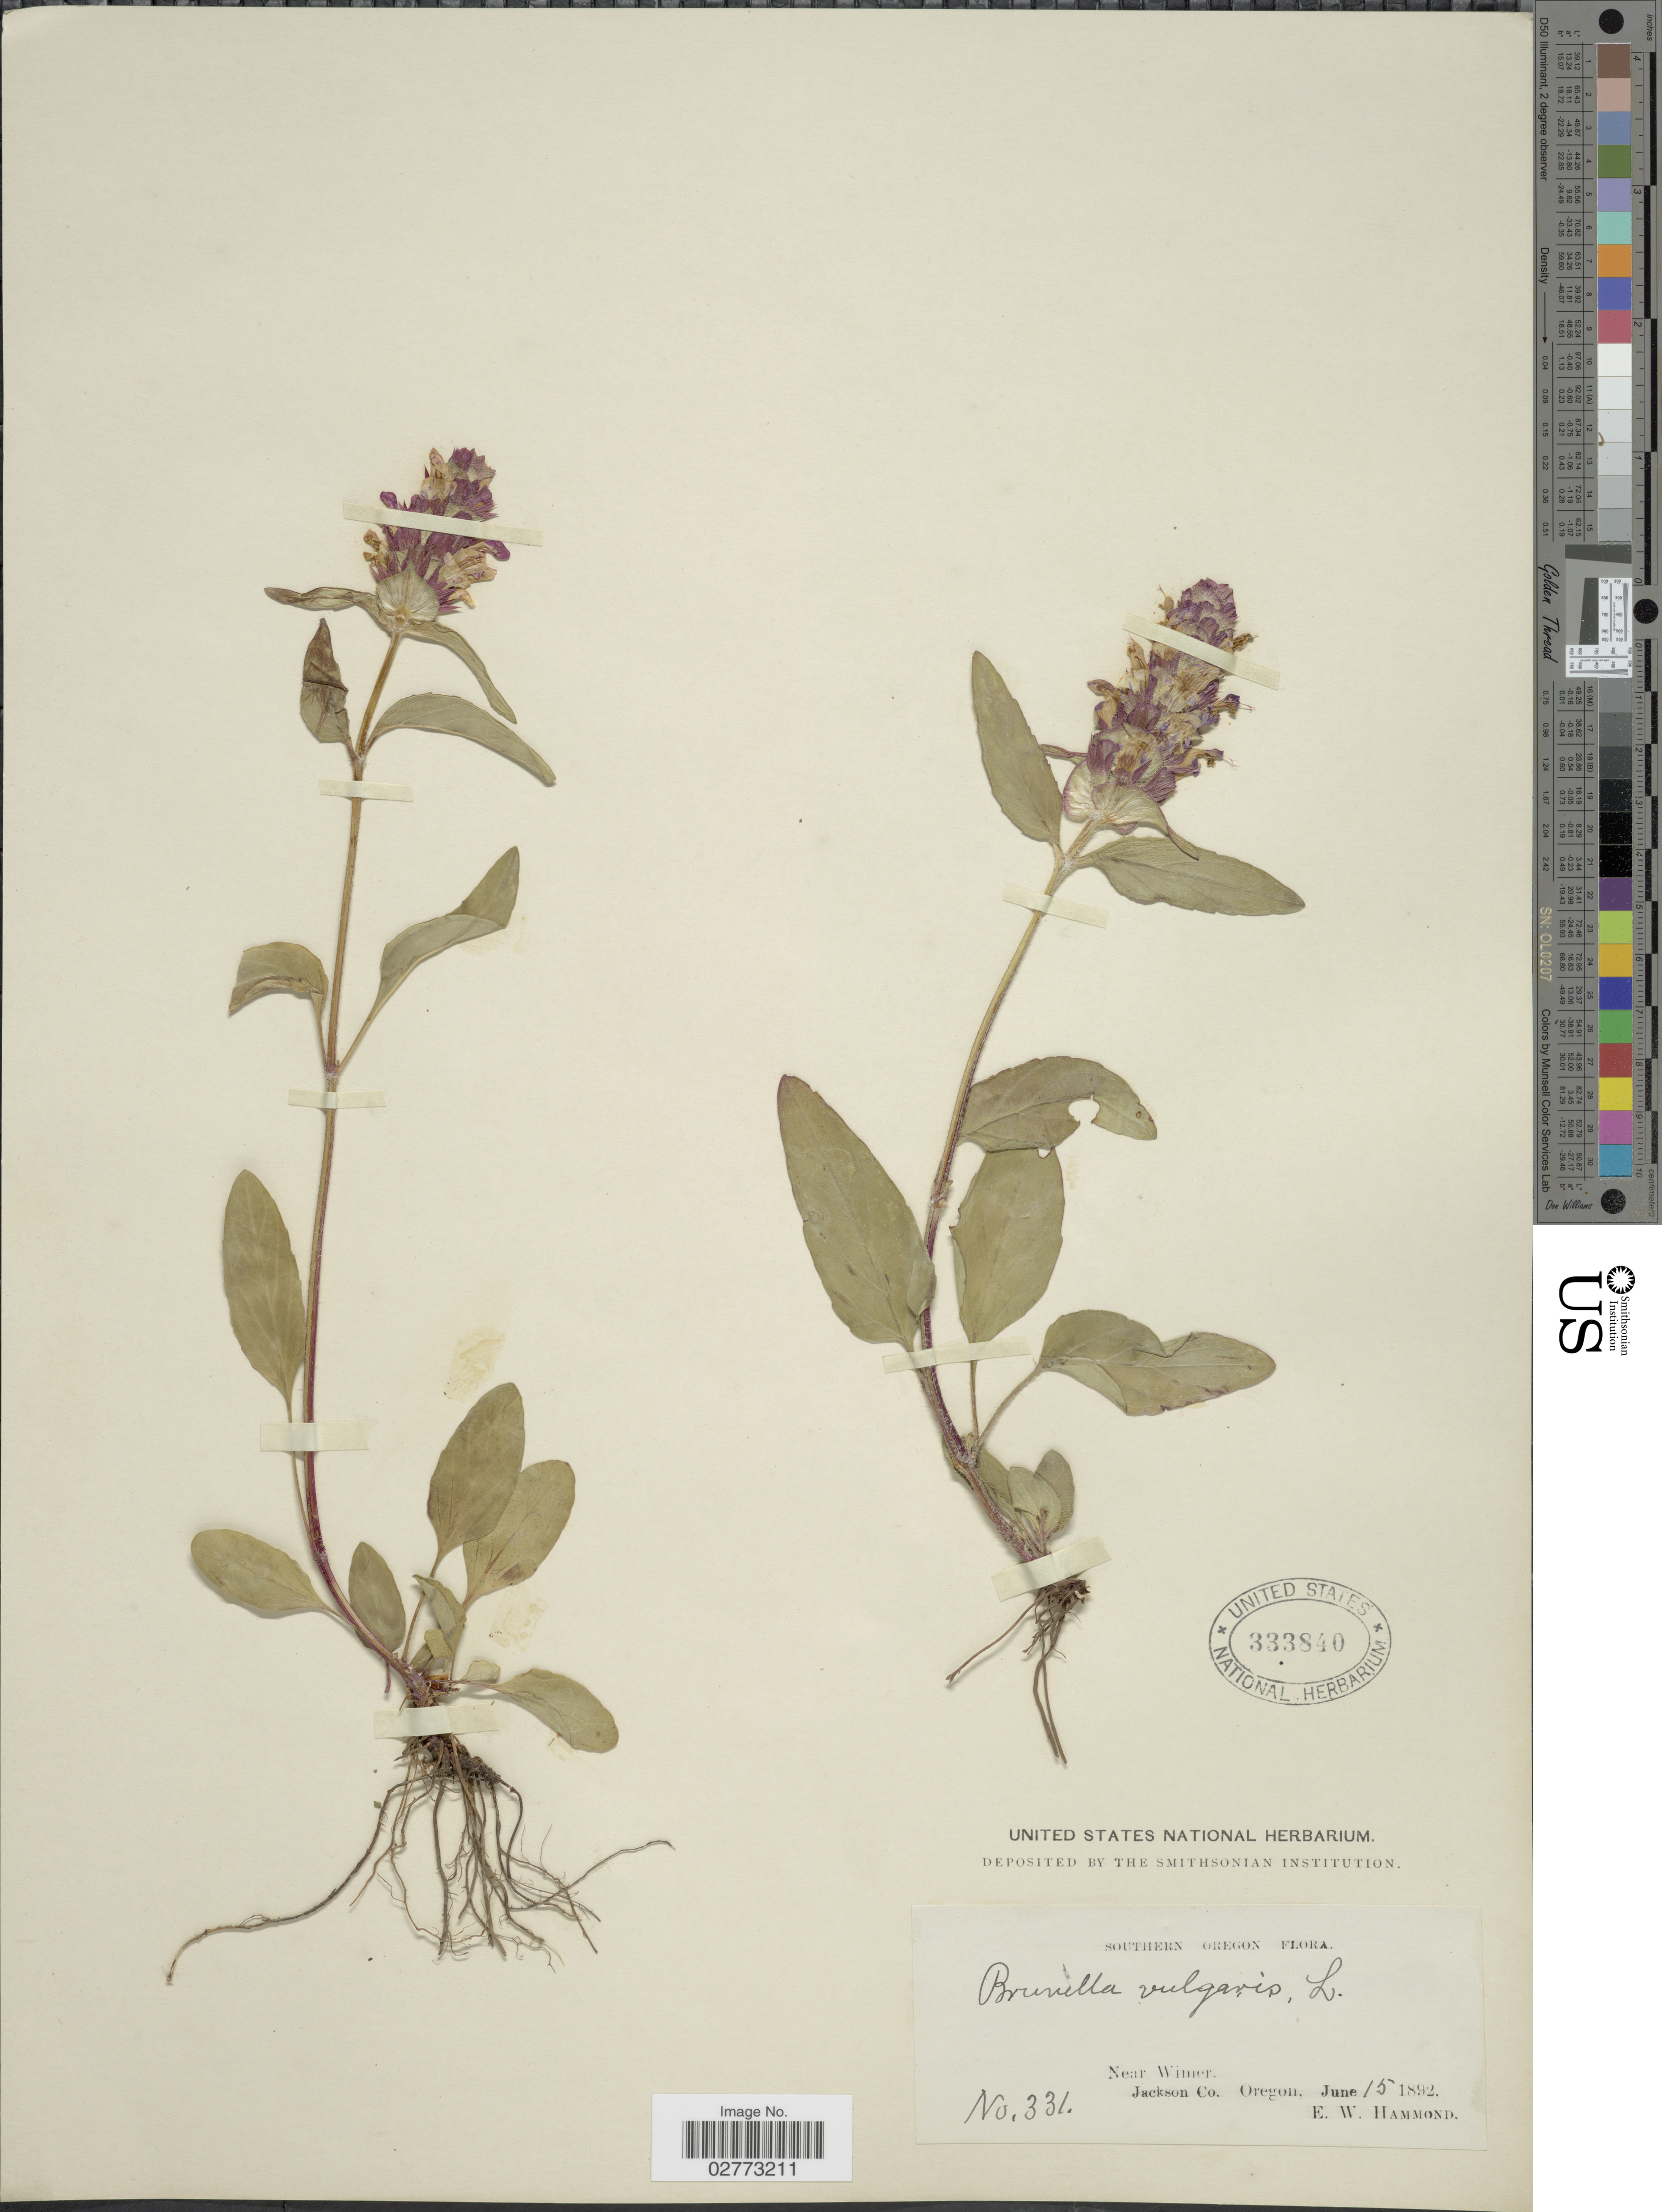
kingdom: Plantae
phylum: Tracheophyta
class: Magnoliopsida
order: Lamiales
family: Lamiaceae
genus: Prunella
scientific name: Prunella vulgaris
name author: L.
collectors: E. Hammond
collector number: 331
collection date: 1892-06-15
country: United States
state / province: Oregon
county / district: Jackson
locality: Southern Oregon, near Wimer, Jackson Co.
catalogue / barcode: US 333840